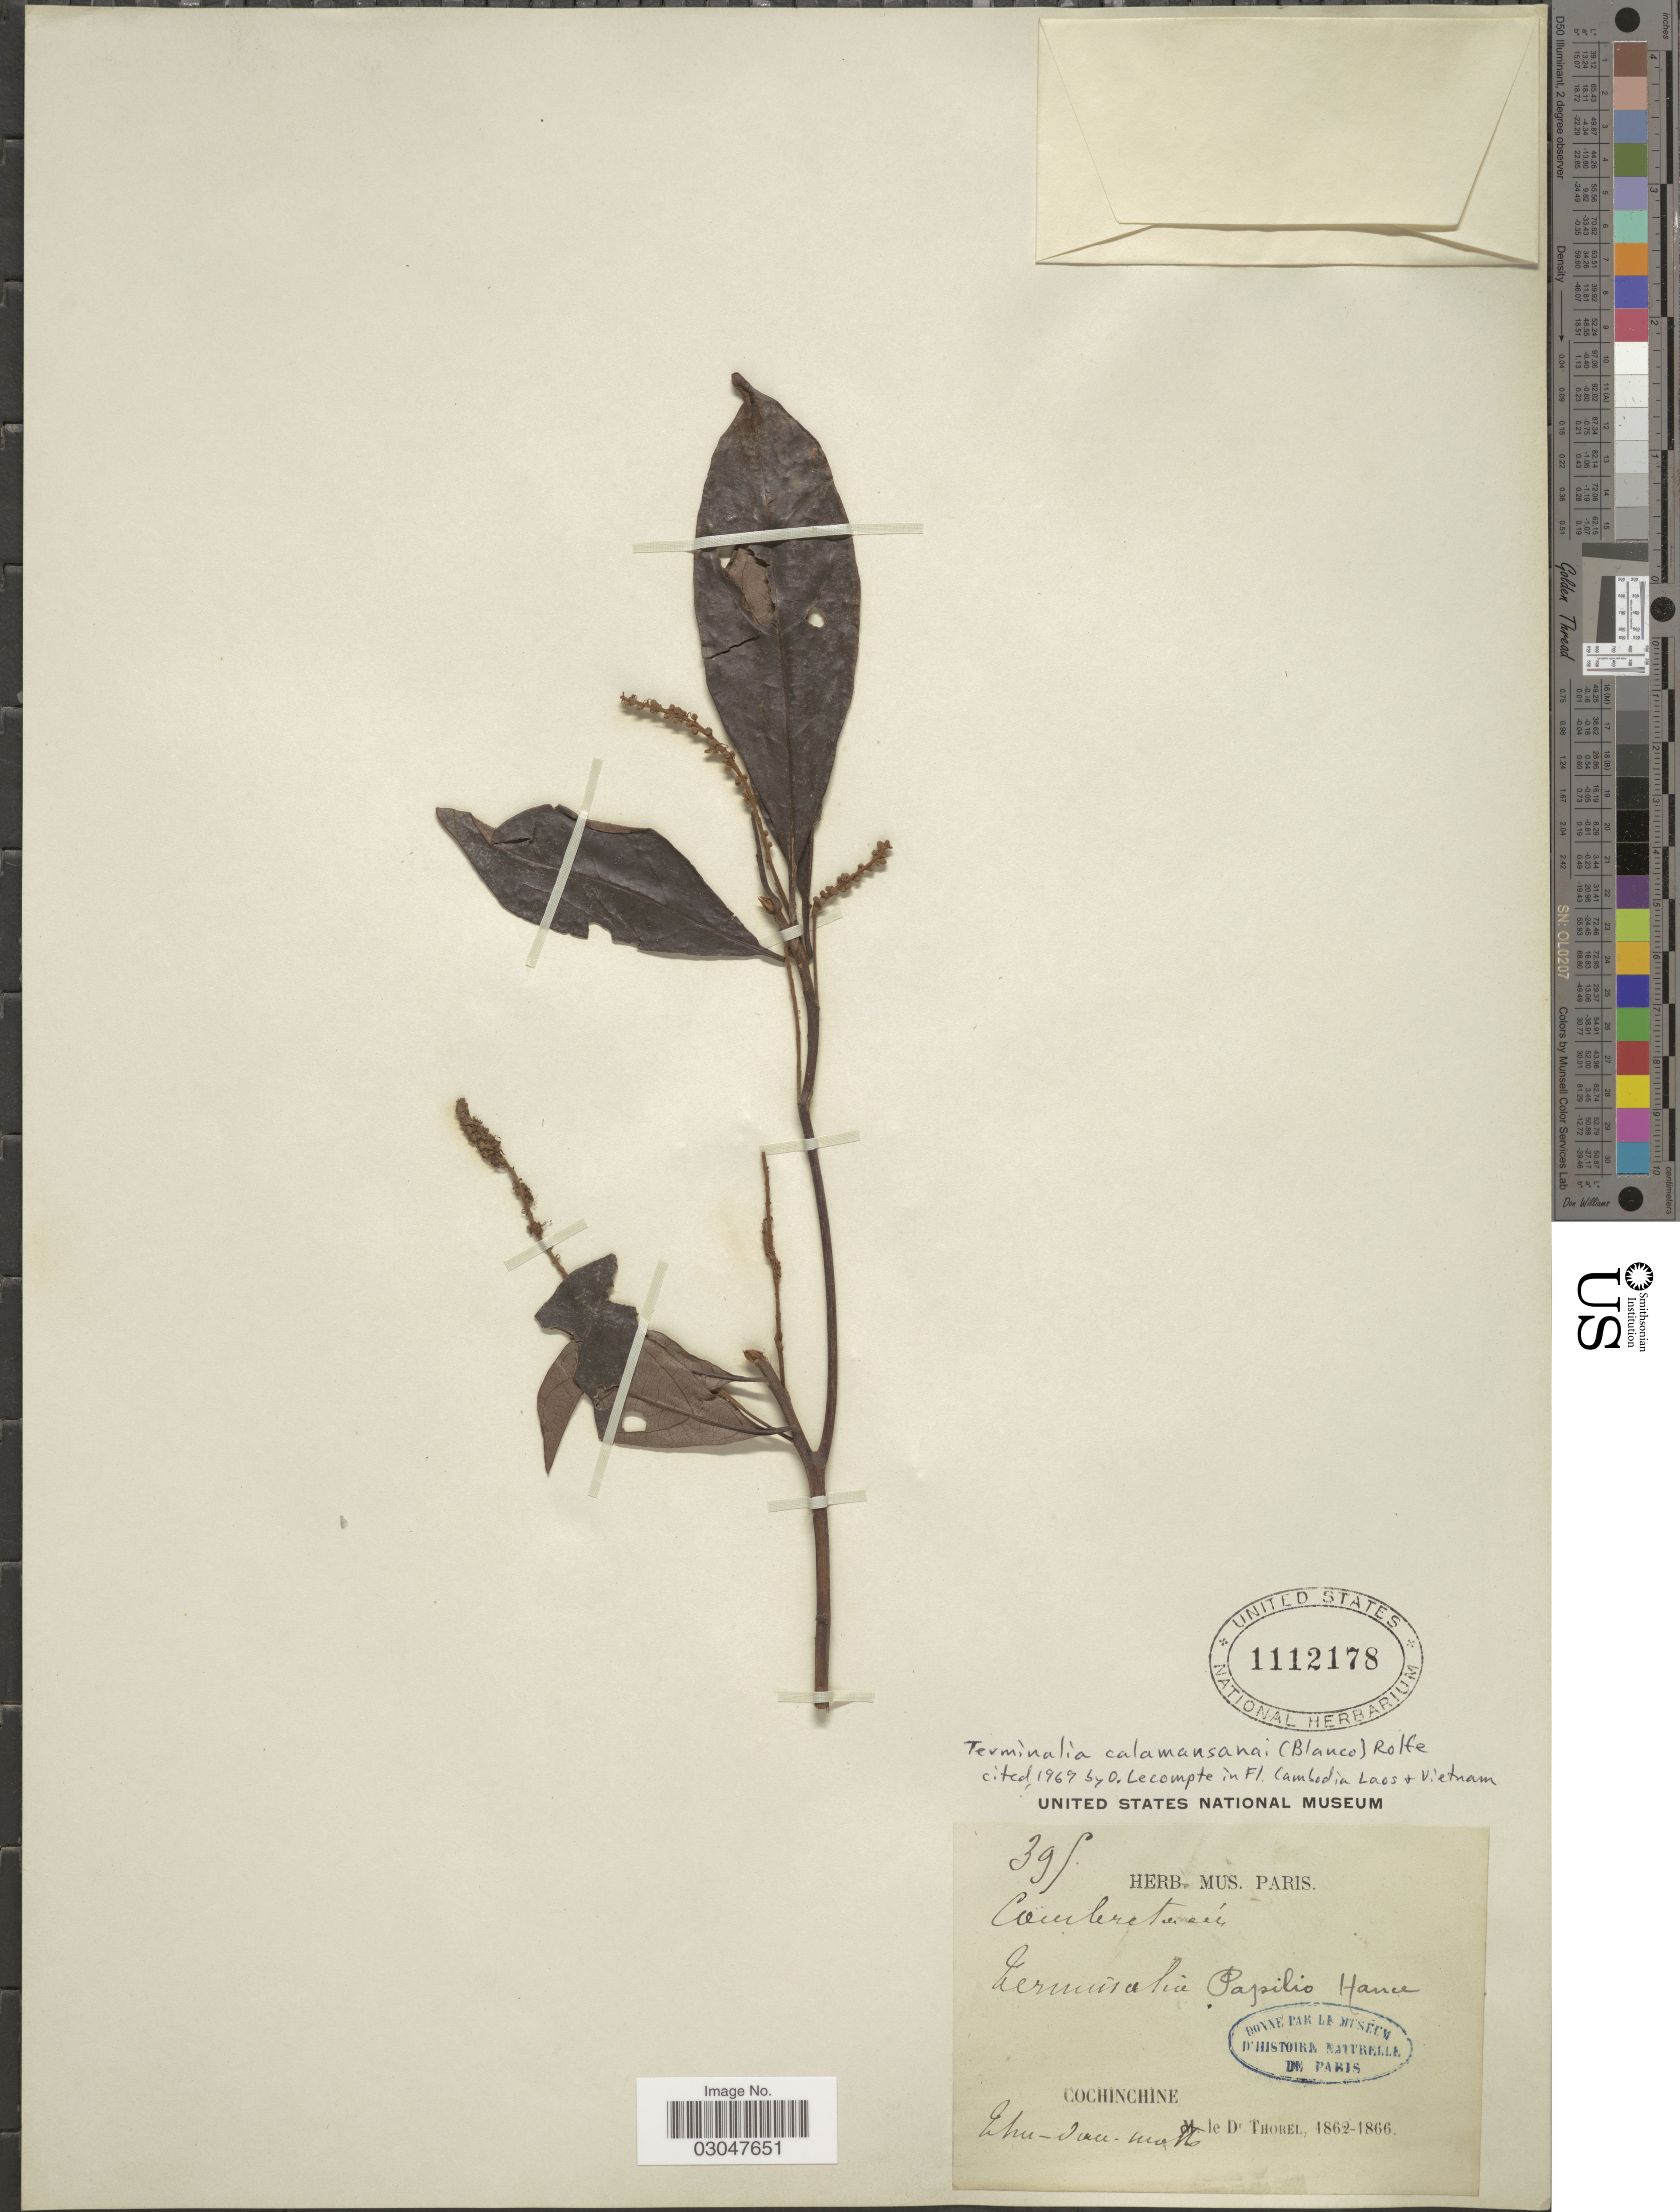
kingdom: Plantae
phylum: Tracheophyta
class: Magnoliopsida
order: Myrtales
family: Combretaceae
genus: Terminalia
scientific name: Terminalia calamansanai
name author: (Blanco) Rolfe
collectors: C. Thorel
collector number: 395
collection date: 1862/1866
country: Vietnam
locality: Cochinchine. Thu-Dan-Mont.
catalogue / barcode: US 1112178